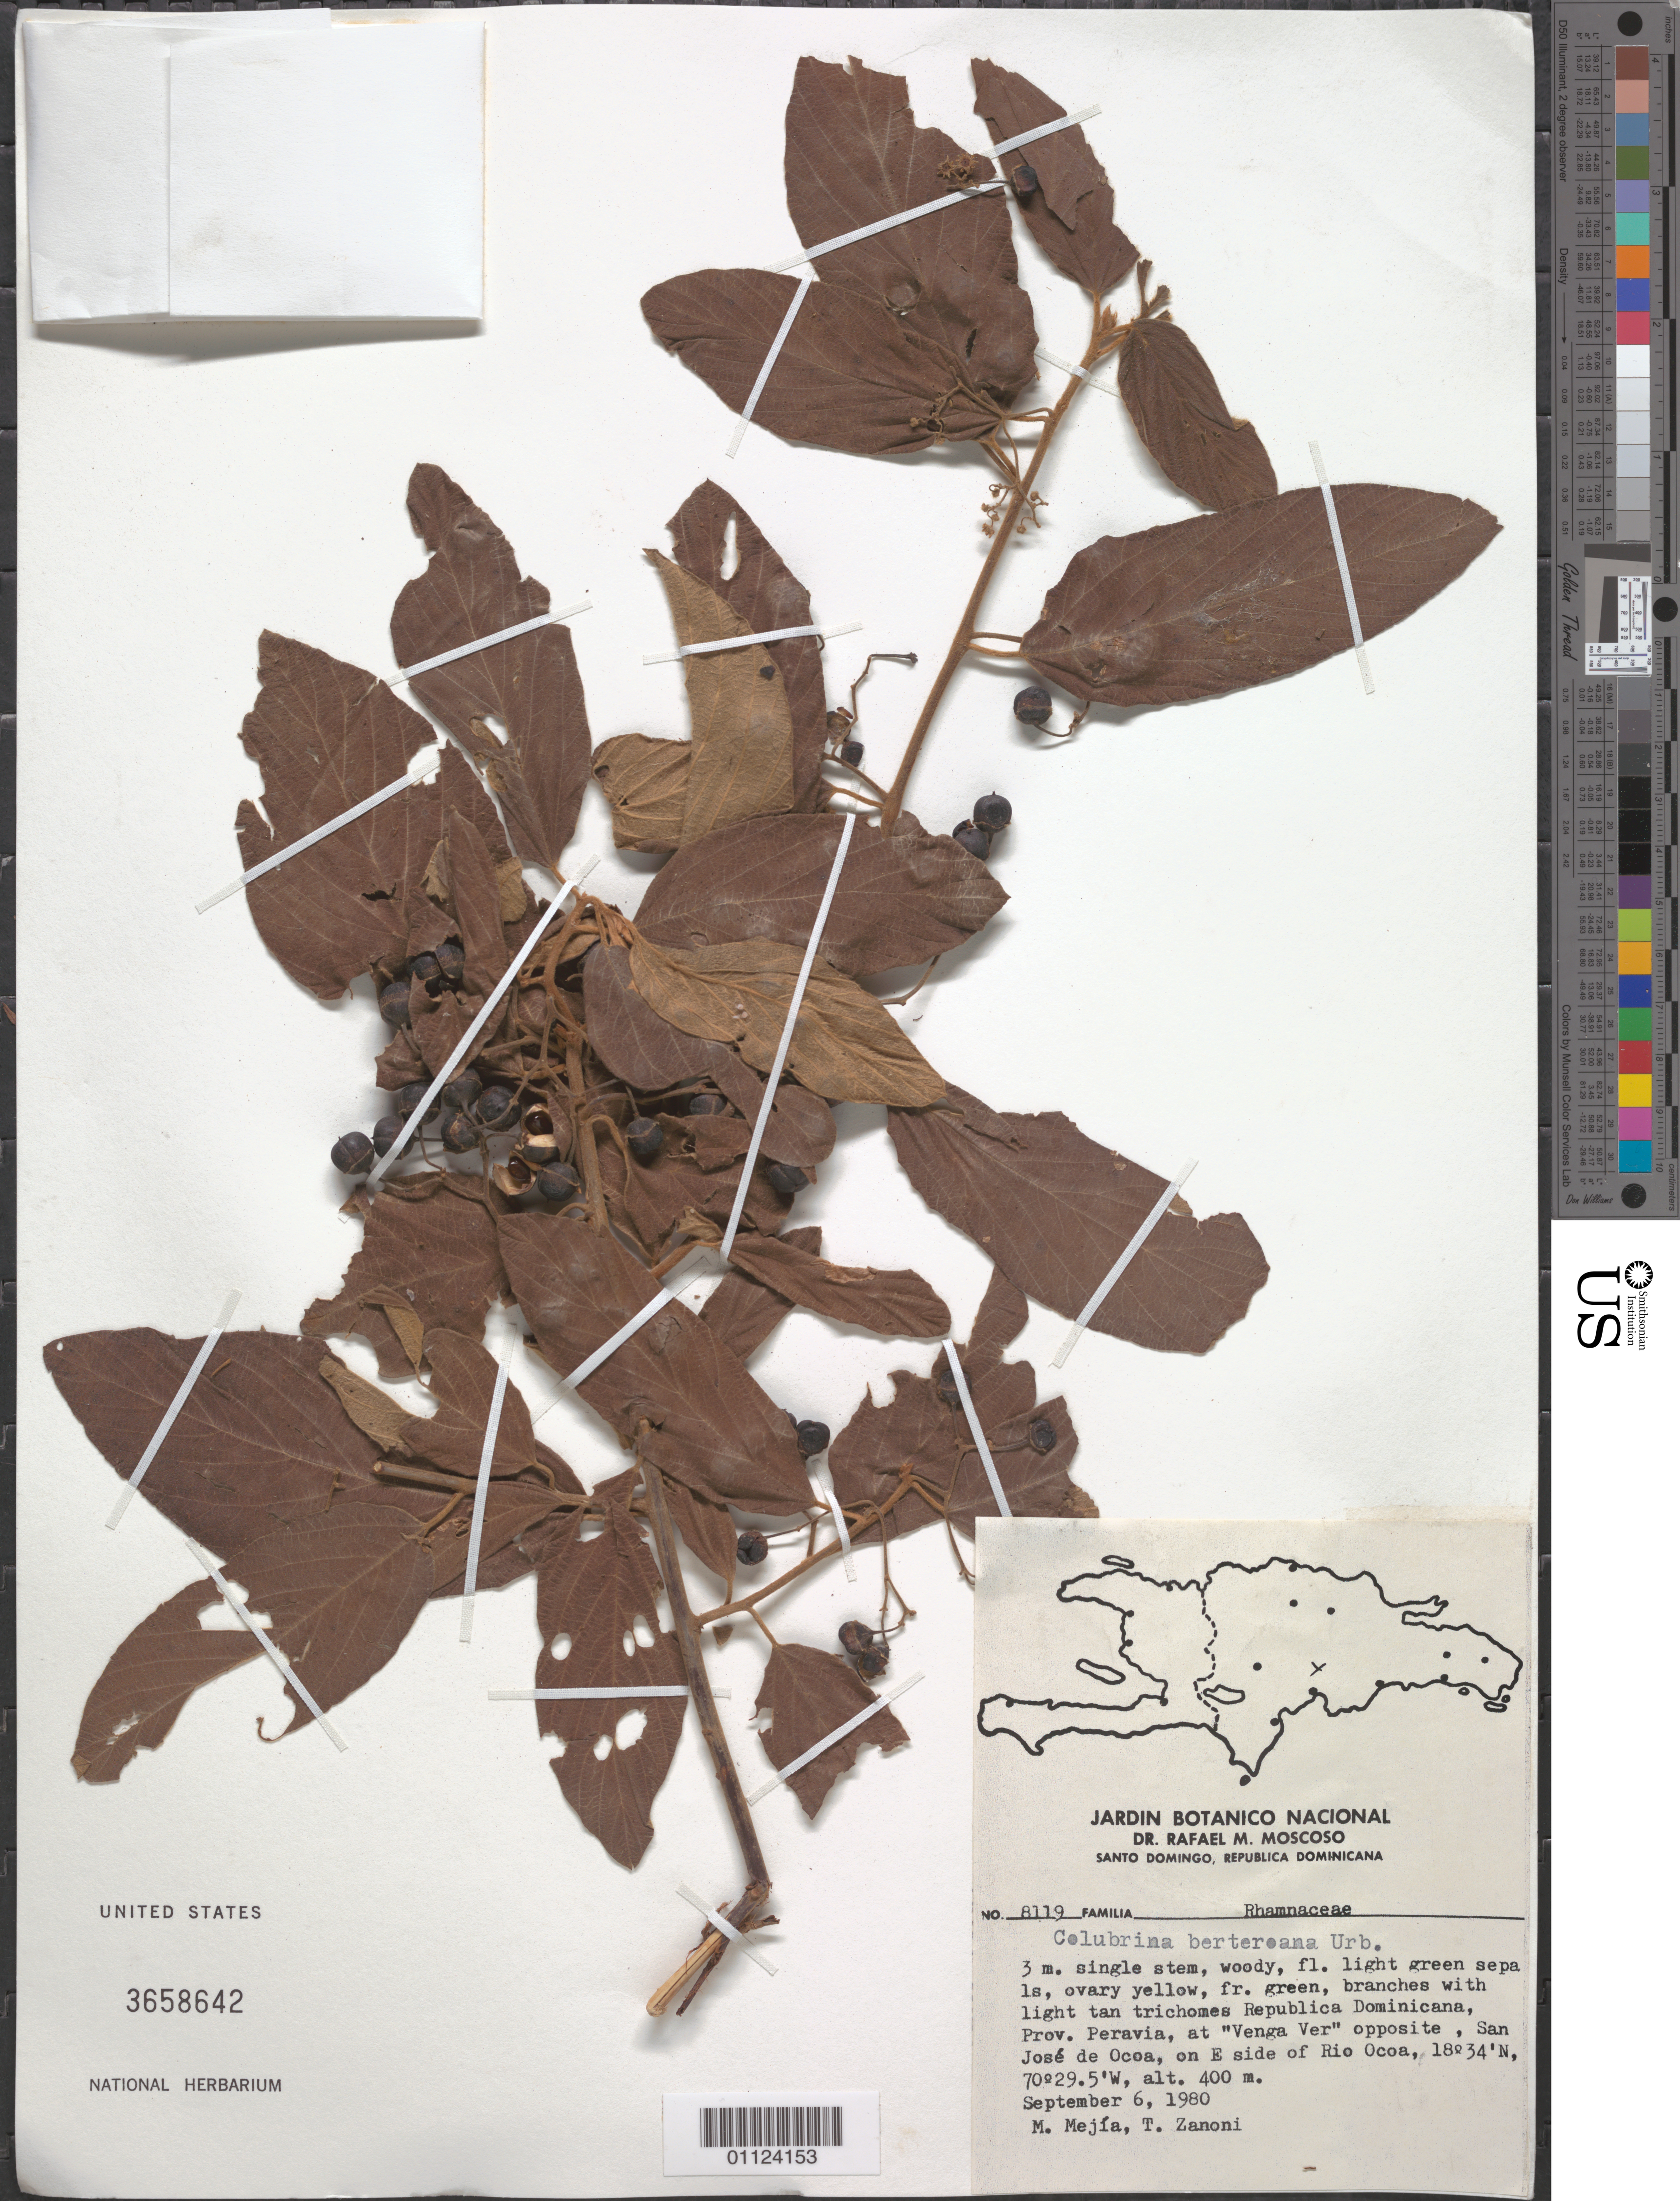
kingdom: Plantae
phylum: Tracheophyta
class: Magnoliopsida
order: Rosales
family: Rhamnaceae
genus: Colubrina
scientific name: Colubrina berteroana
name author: Urb.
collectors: M. Mejia & T. A. Zanoni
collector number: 8119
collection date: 1980-09-06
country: Dominican Republic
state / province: Peravia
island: Hispaniola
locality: "Venga Ver" opposite; San José de Ocoa, on E side of Rio Ocoa.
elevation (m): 400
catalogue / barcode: US 3658642